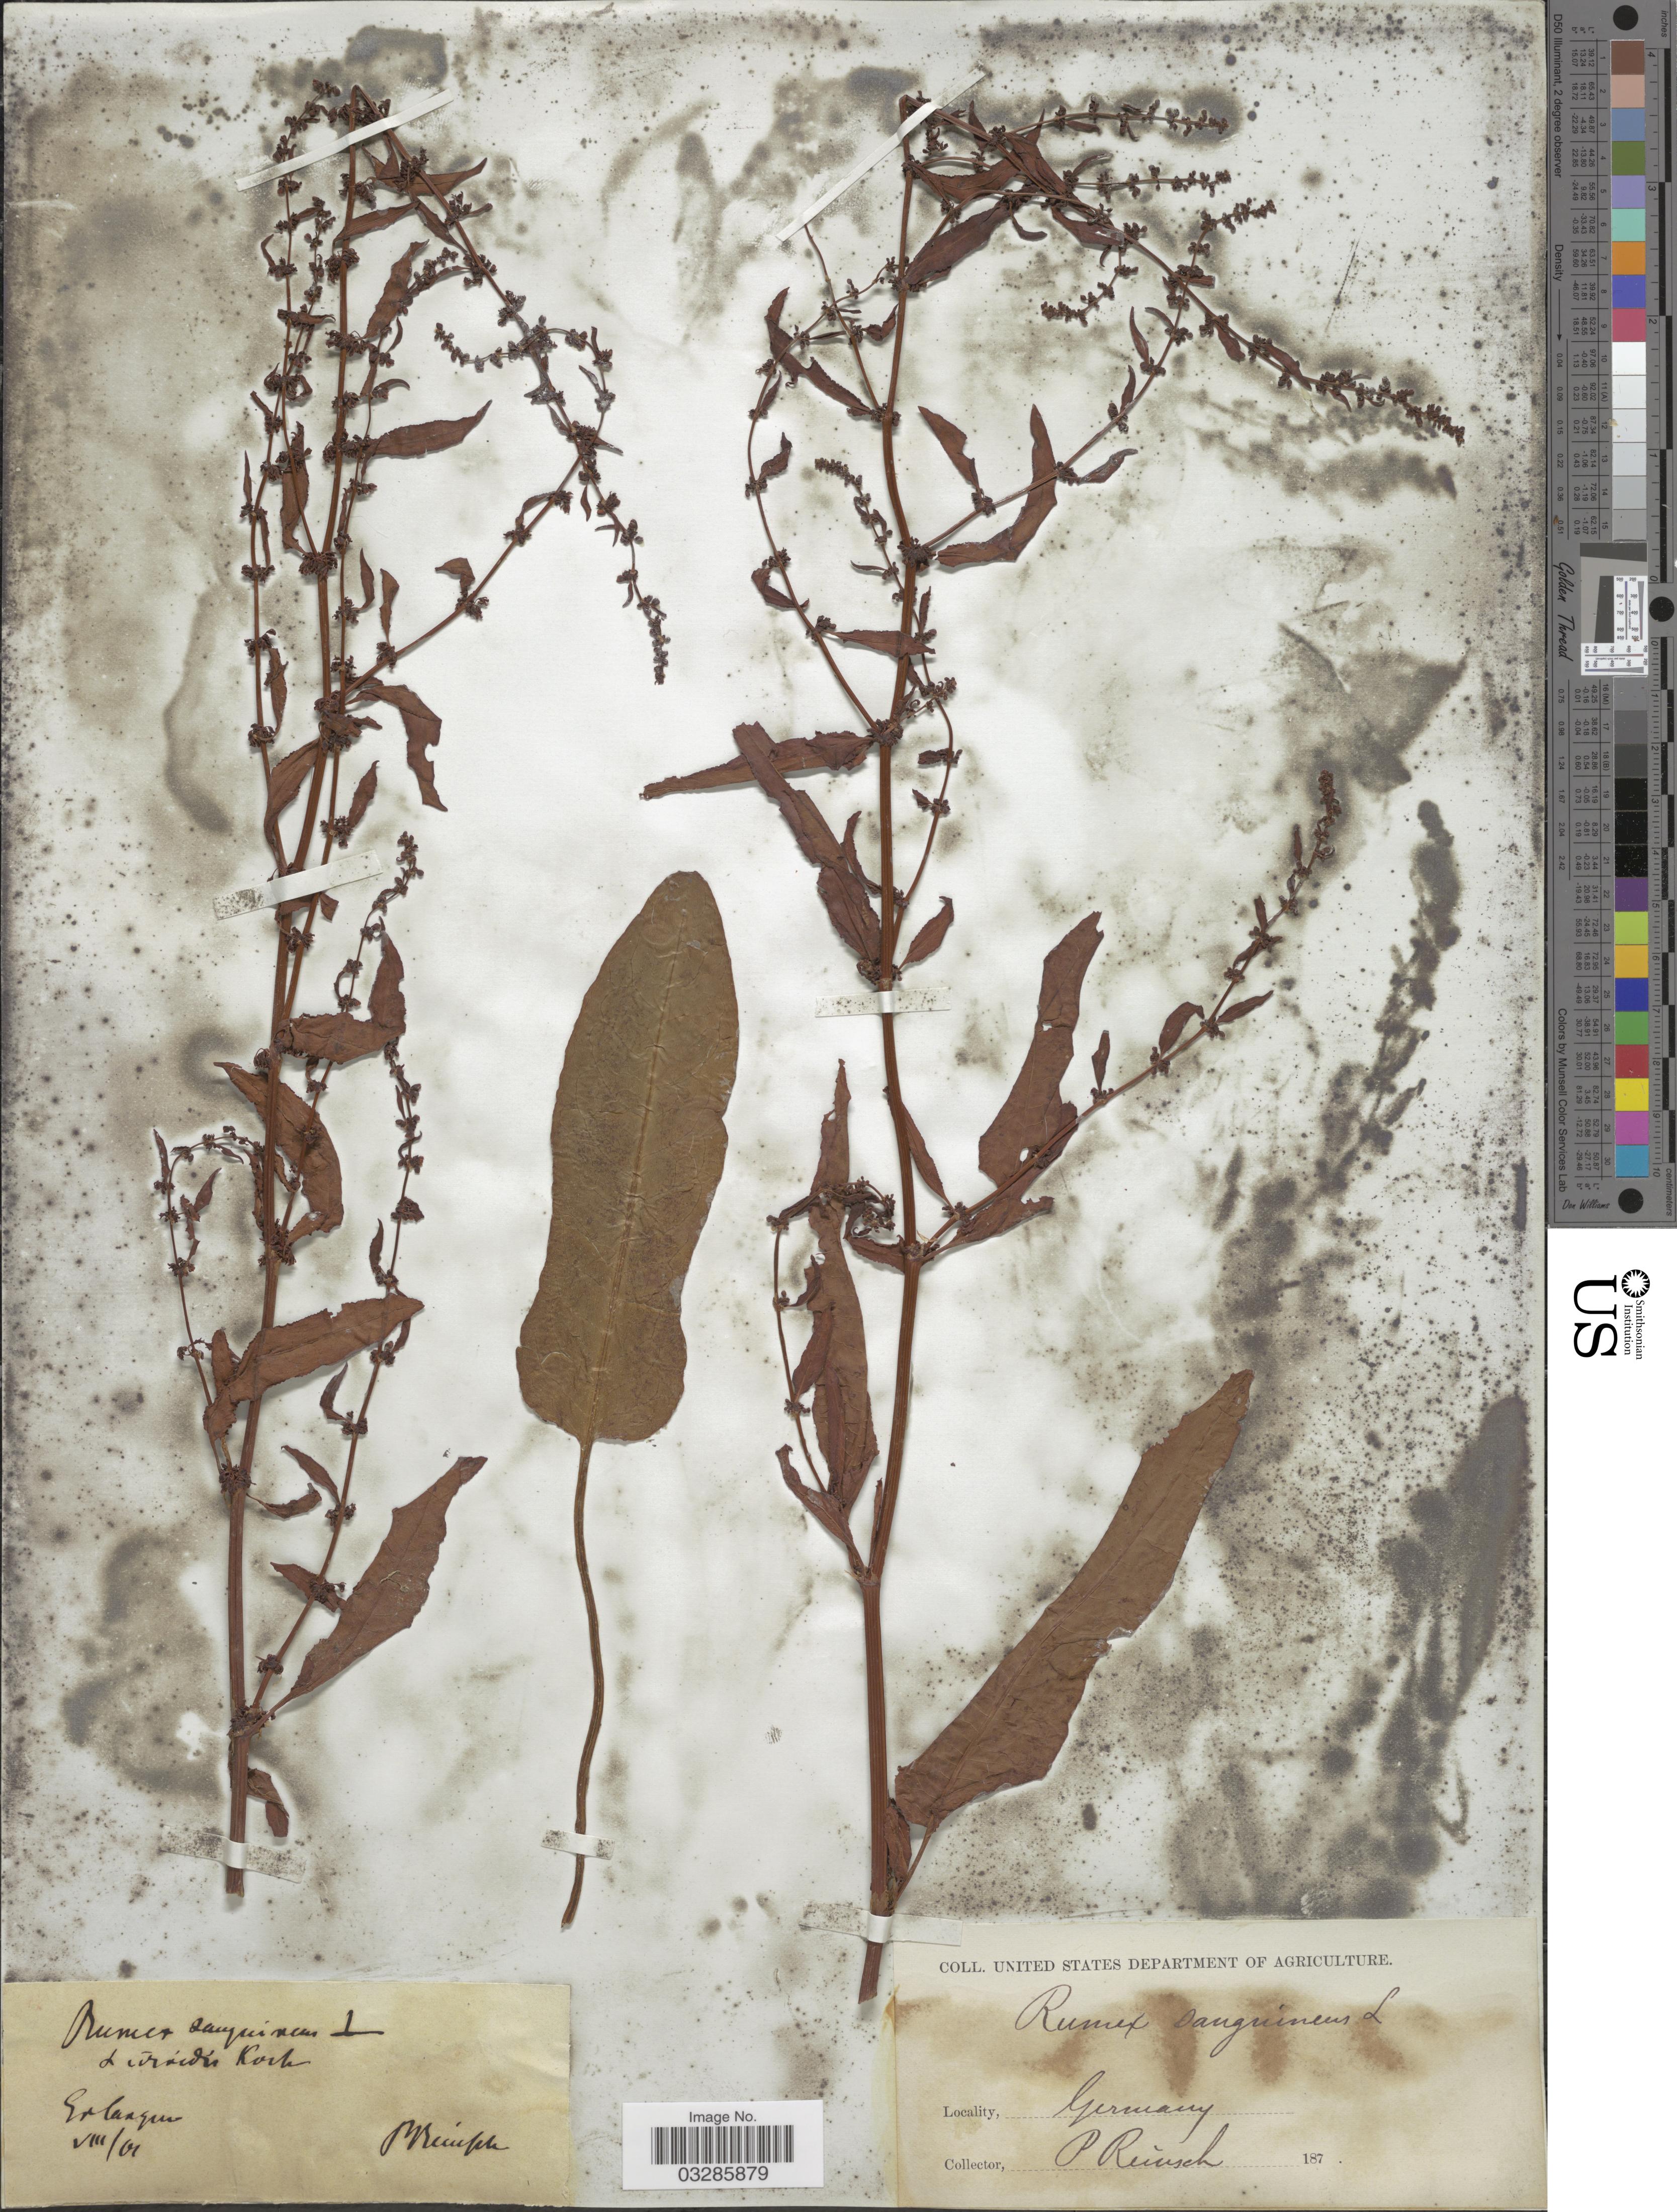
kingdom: Plantae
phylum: Tracheophyta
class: Magnoliopsida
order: Caryophyllales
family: Polygonaceae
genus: Rumex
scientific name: Rumex sanguineus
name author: L.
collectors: P. Reinsch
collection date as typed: Transcribed d/m/y: /8/61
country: Germany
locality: Erlangen.